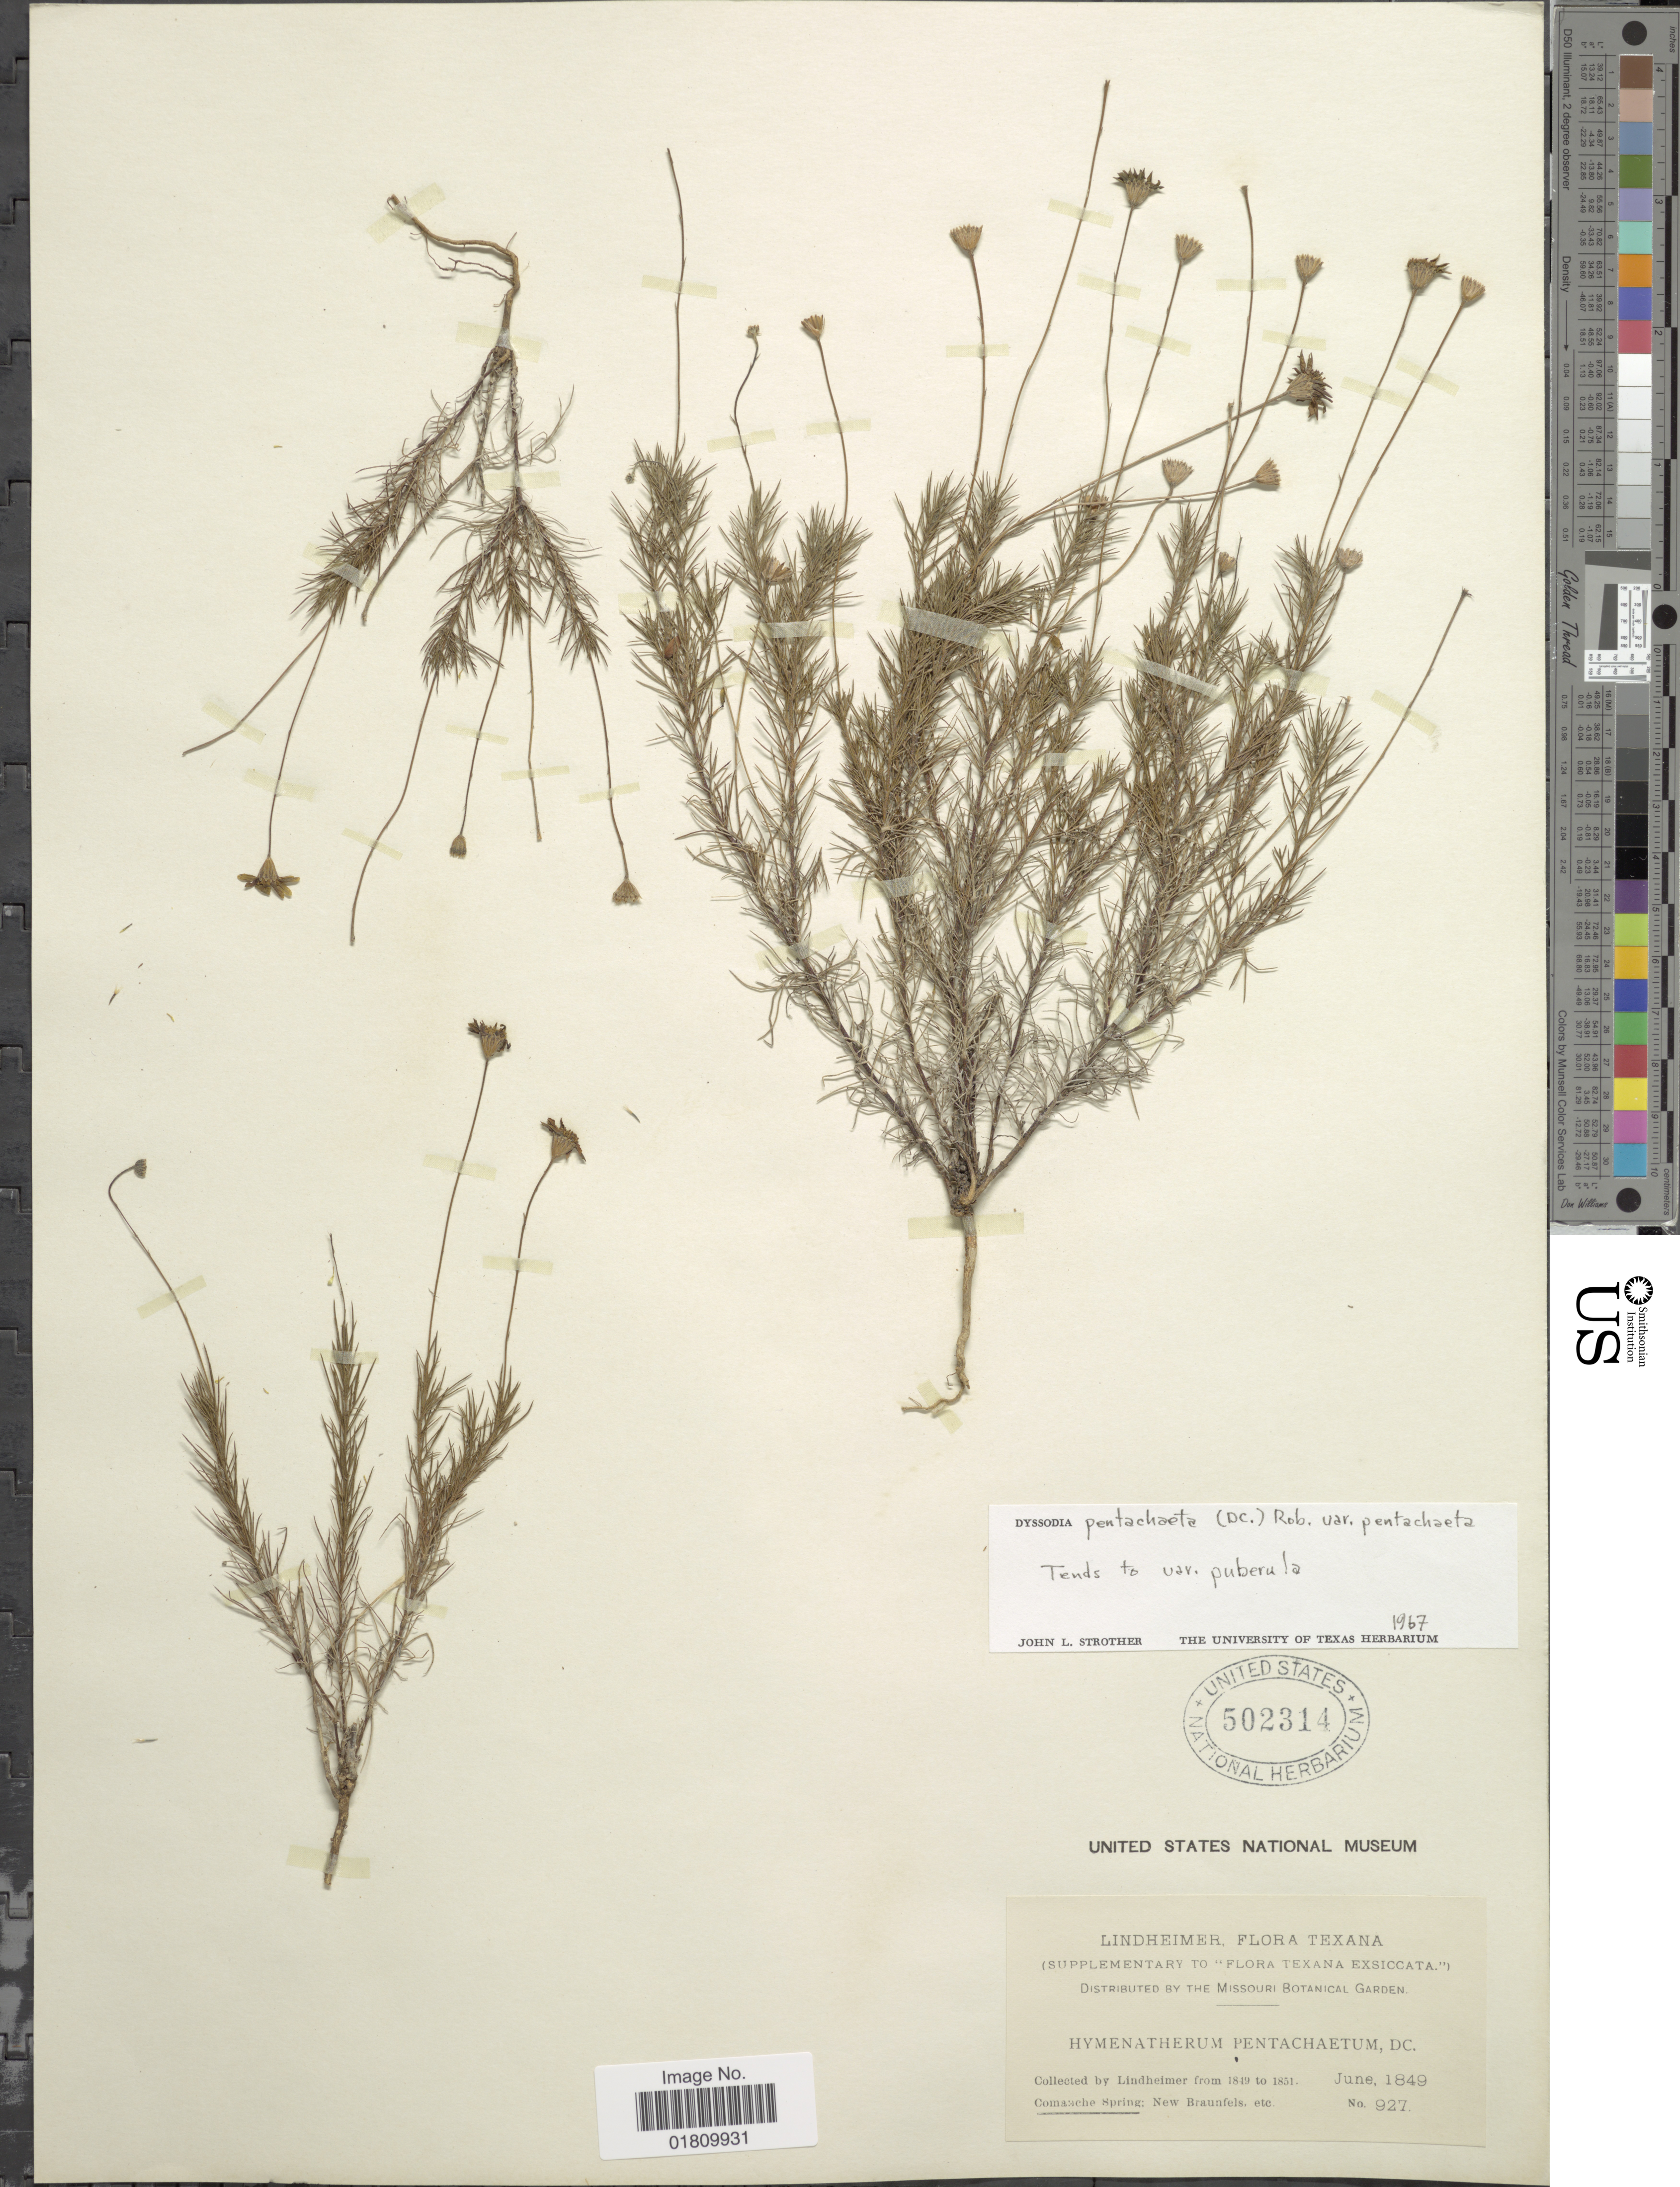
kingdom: Plantae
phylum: Tracheophyta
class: Magnoliopsida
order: Asterales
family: Asteraceae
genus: Thymophylla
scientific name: Thymophylla pentachaeta var. puberula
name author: (Rydb.) Strother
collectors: -. Lindheimer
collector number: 927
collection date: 1849-06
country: United States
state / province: Texas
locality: Comanche Spring: New Braunfels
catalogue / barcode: US 502314